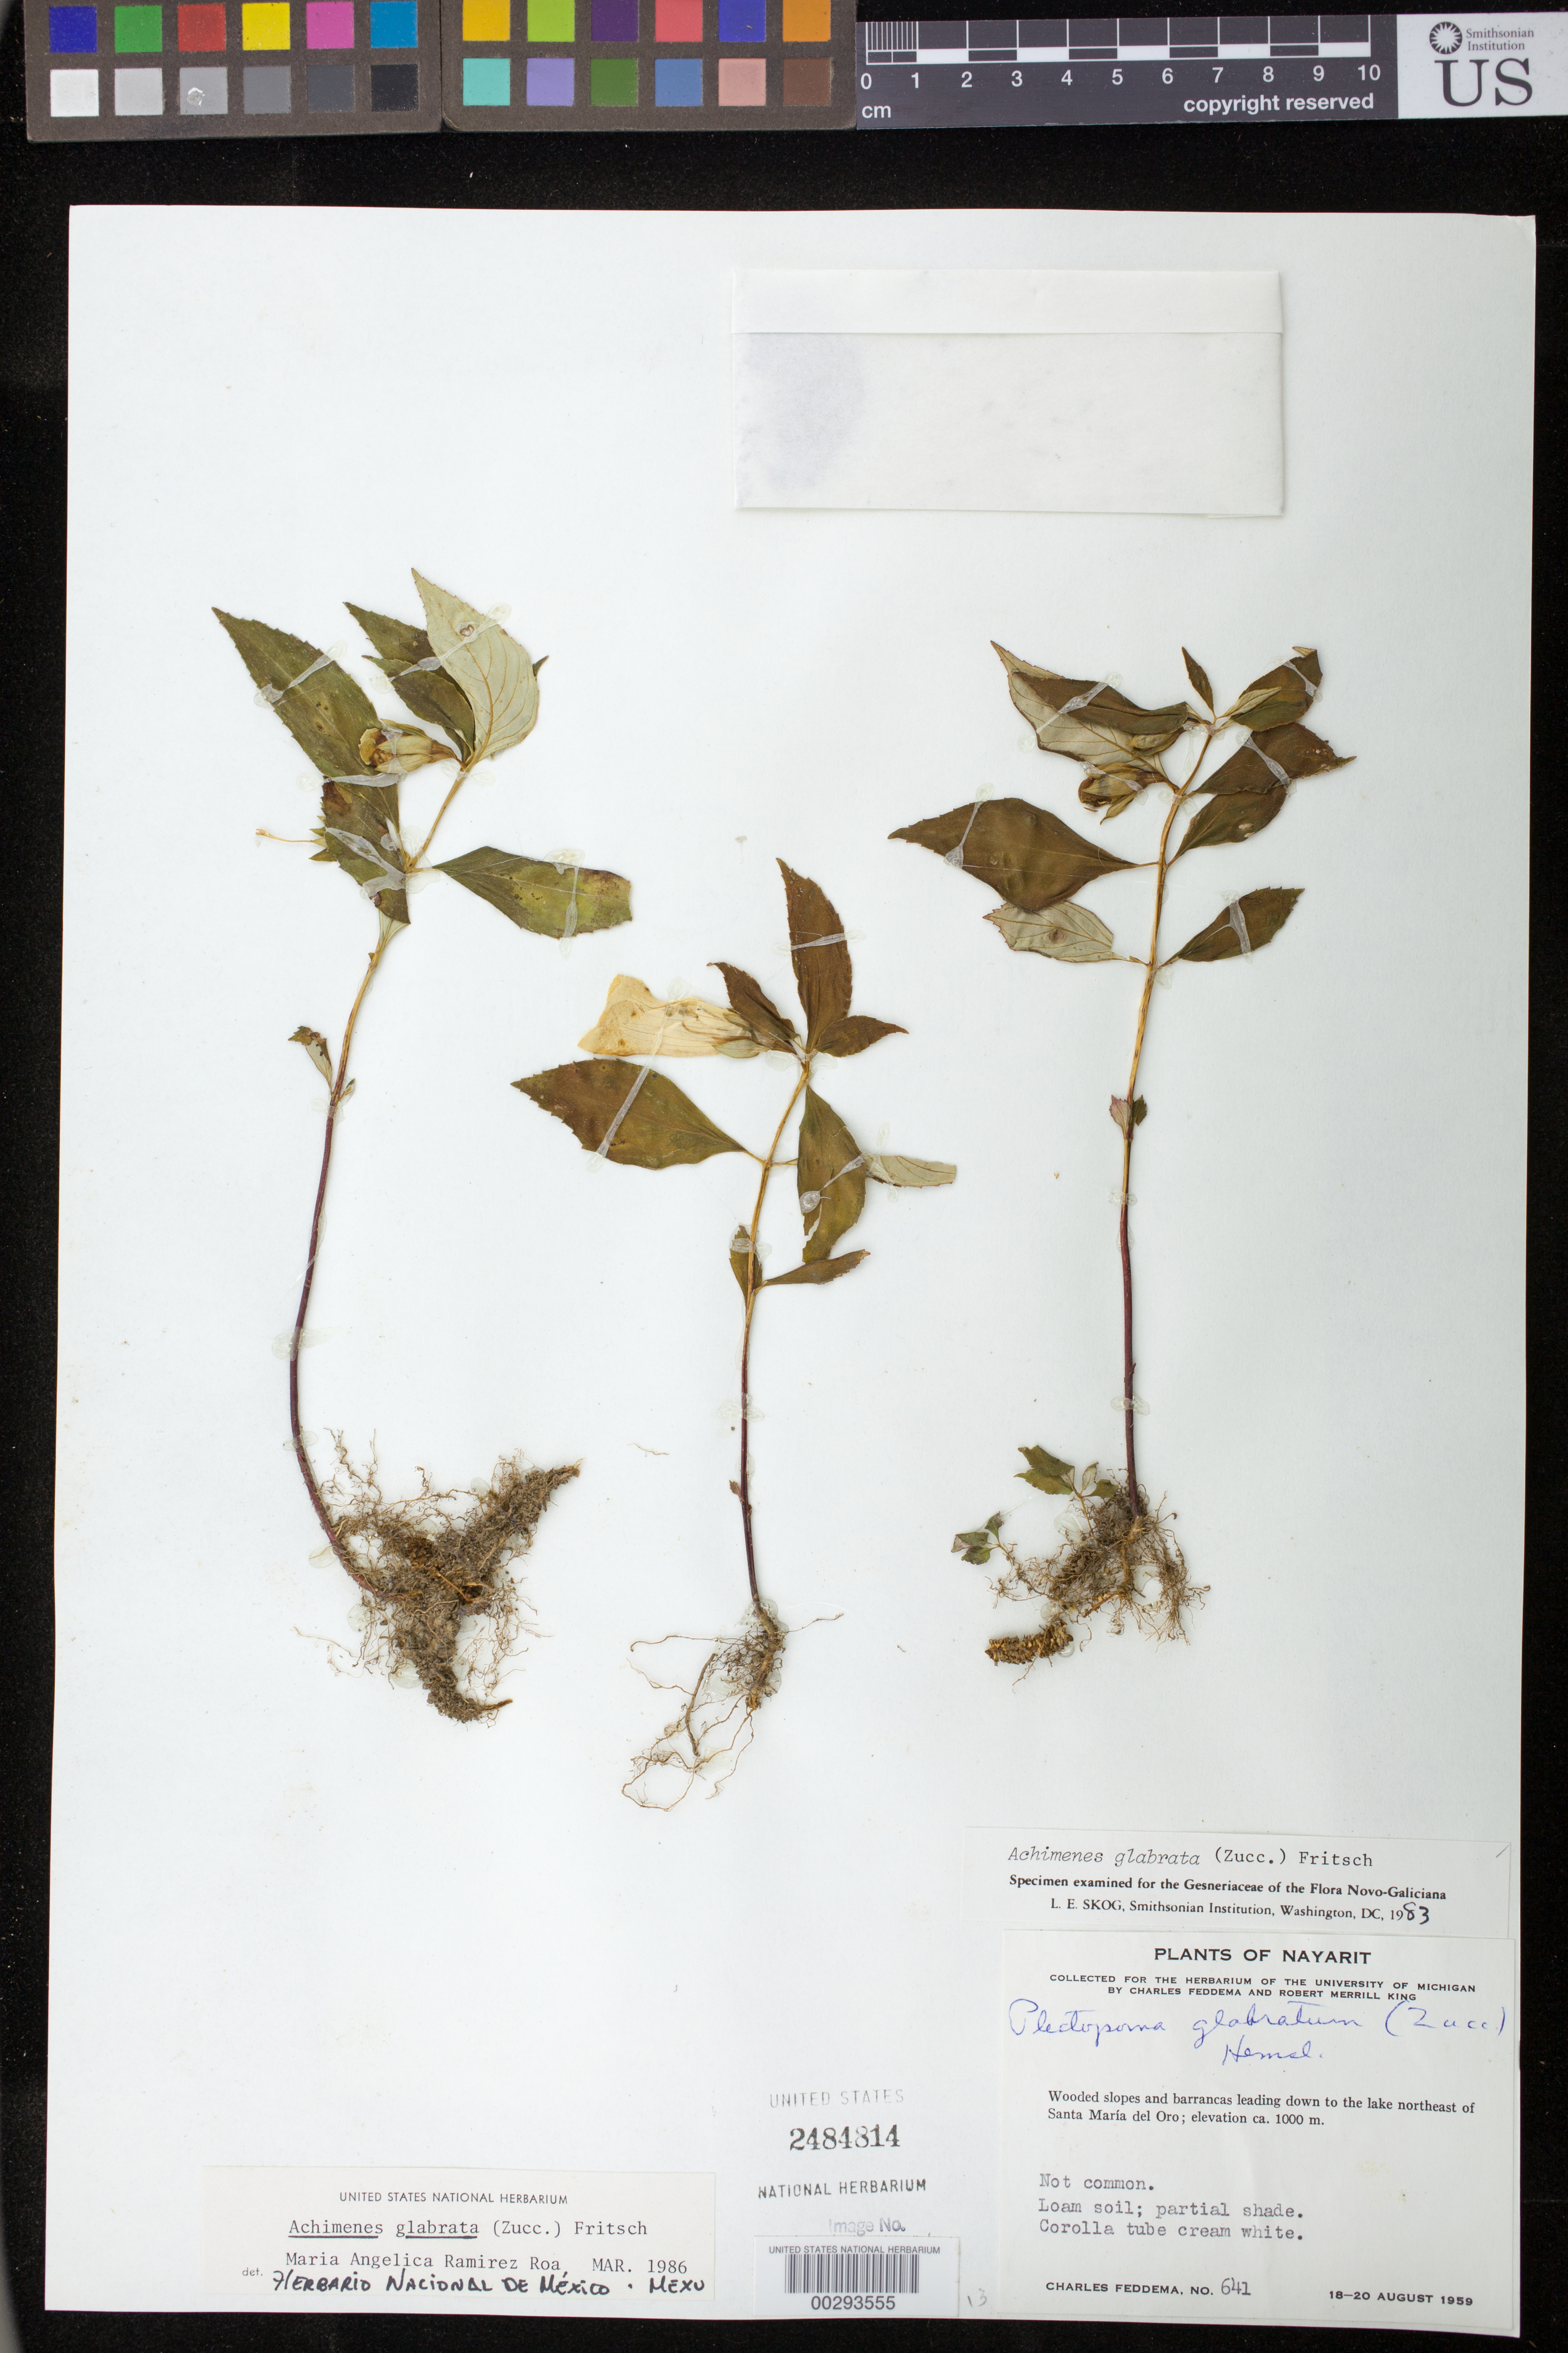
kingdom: Plantae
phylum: Tracheophyta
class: Magnoliopsida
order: Lamiales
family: Gesneriaceae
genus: Achimenes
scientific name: Achimenes glabrata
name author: (Zucc.) Fritsch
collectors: C. Feddema & R. M. King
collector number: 641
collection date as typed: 18-20 Aug 1959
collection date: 1959-08-18/1959-08-20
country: Mexico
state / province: Nayarit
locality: To the lake NE of Santa Maria del Oro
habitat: Wooded slopes and barrancas leading down to the lake; loam soil, partial shade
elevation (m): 1000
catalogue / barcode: US 2484814